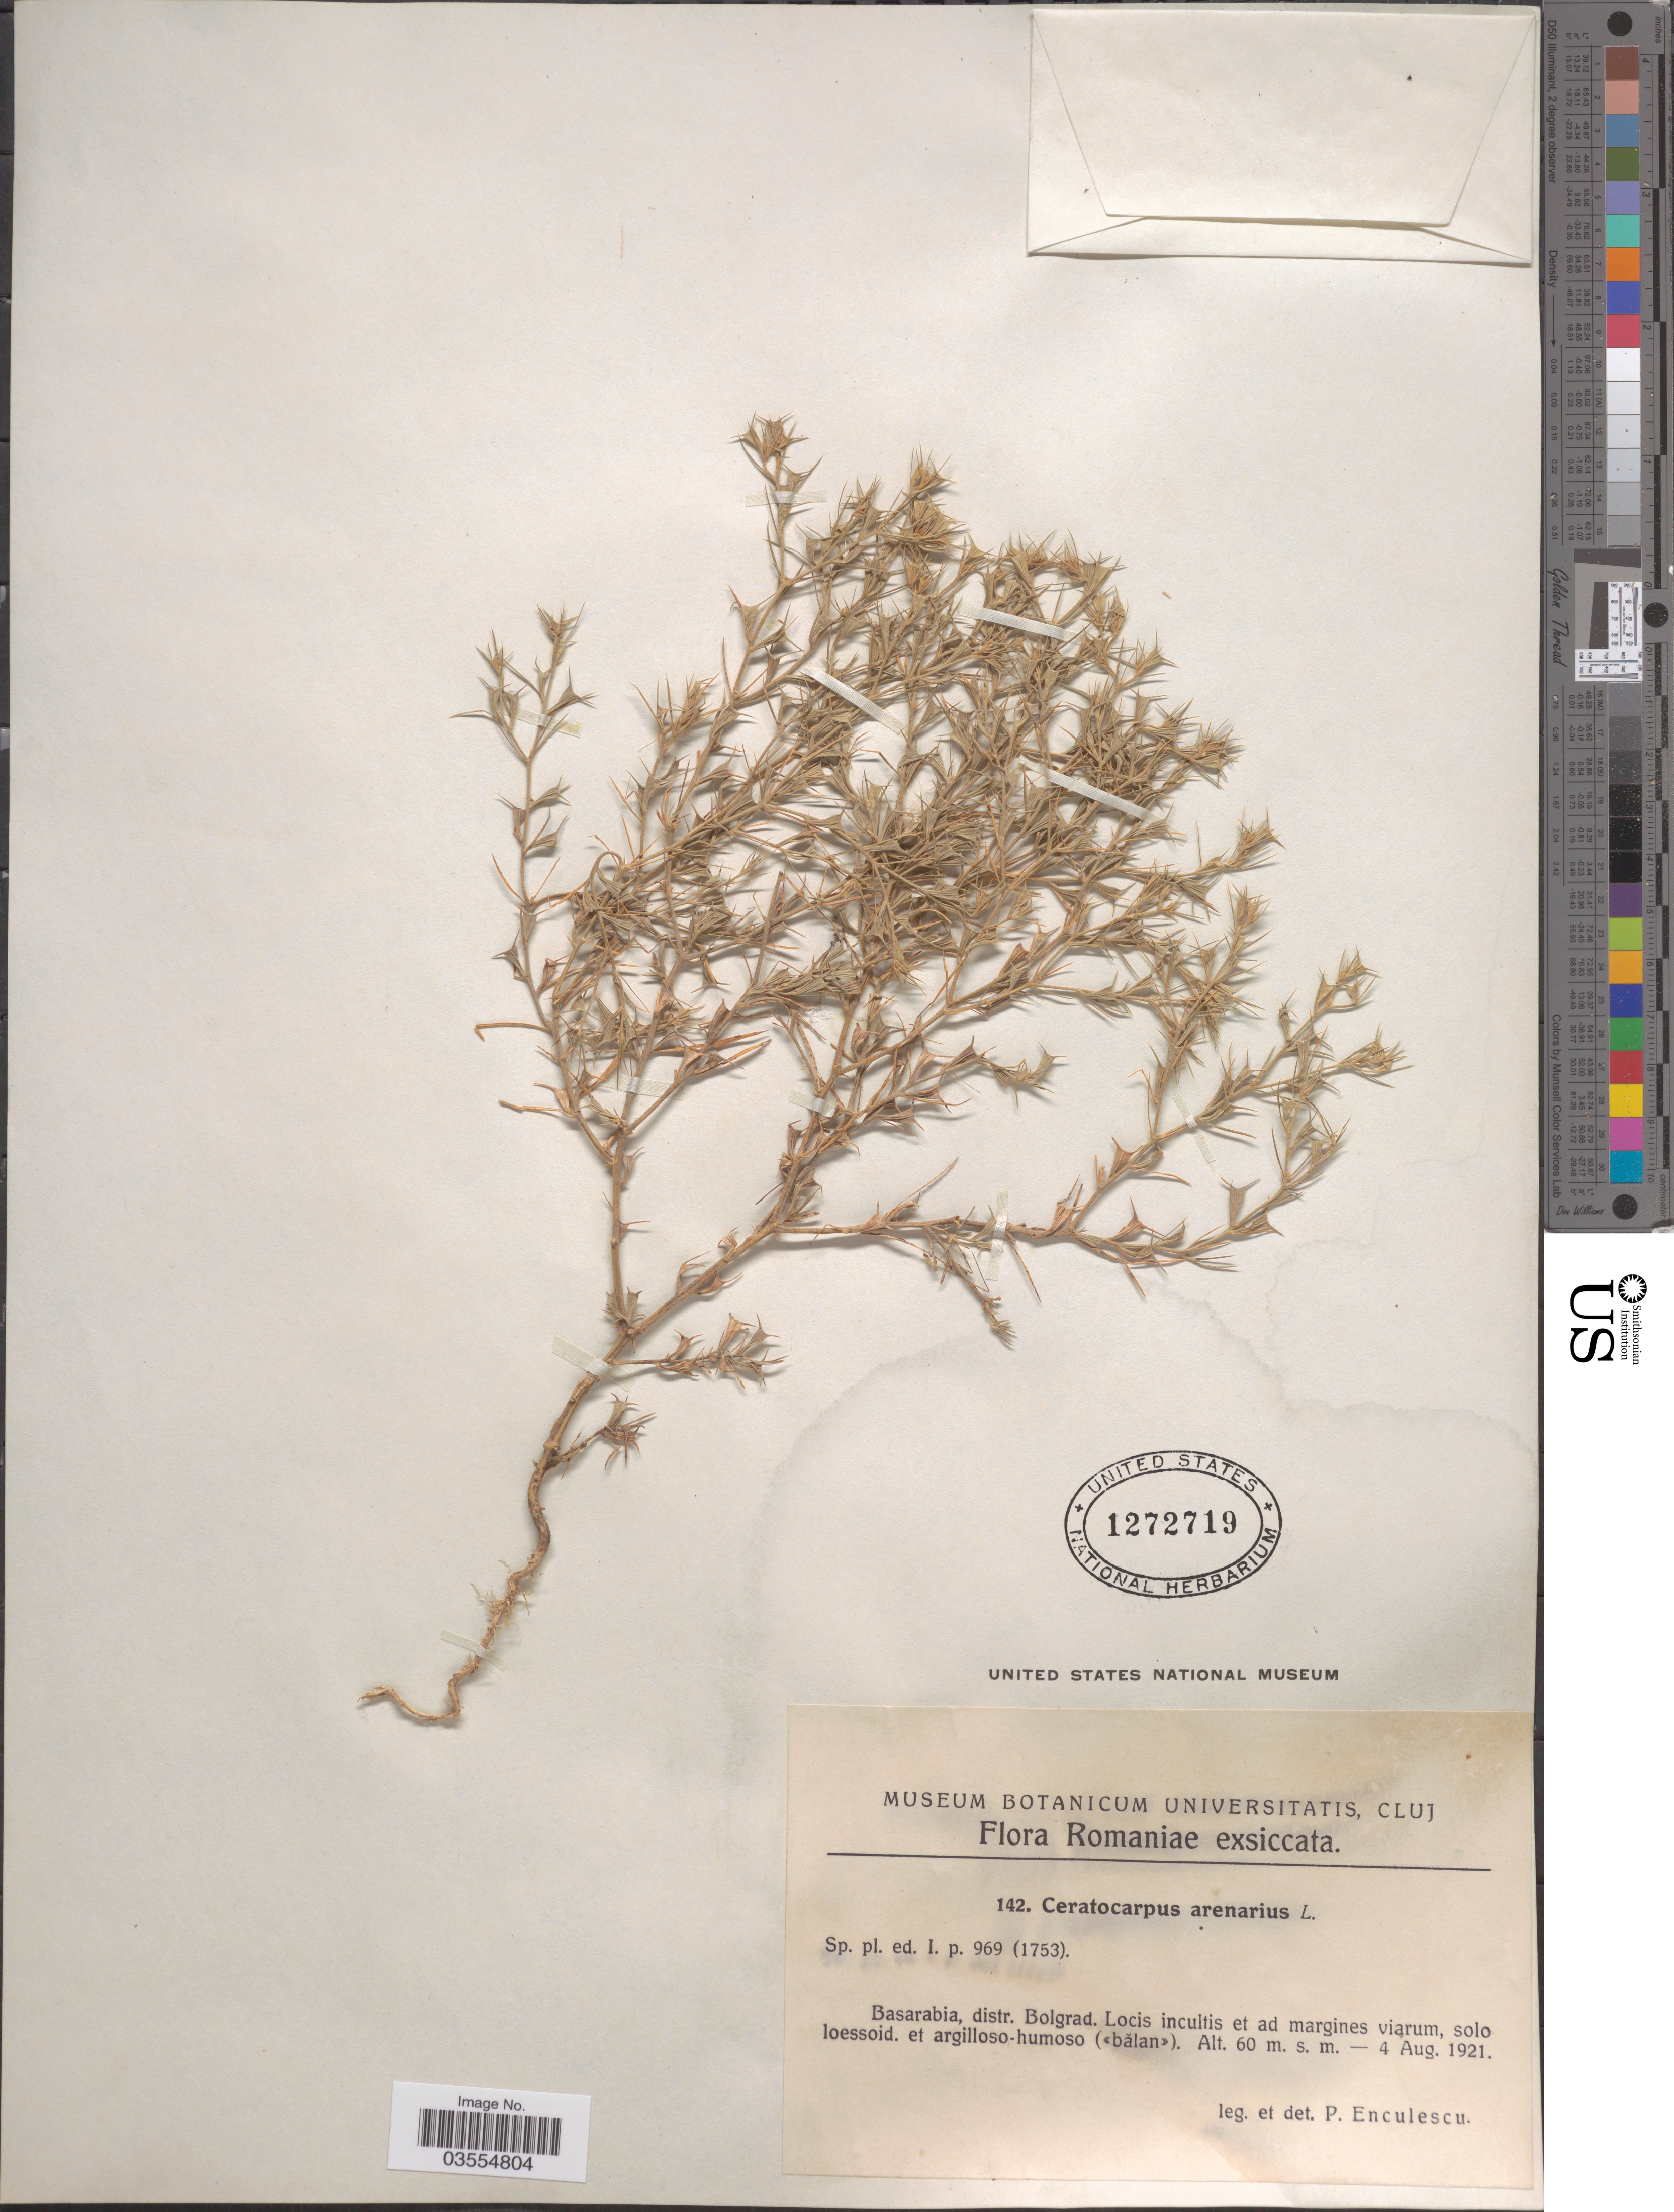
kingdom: Plantae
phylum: Tracheophyta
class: Magnoliopsida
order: Caryophyllales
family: Amaranthaceae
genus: Ceratocarpus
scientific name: Ceratocarpus arenarius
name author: L.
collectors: P. Enculescu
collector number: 142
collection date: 1921-08-04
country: Romania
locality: Romaniæ exsiccata. Basarabia, dist. Bolgrad. Locis incultis et ad margines viarum, solo loessoid. et argilloso-humoso (balan).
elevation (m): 60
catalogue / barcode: US 1272719